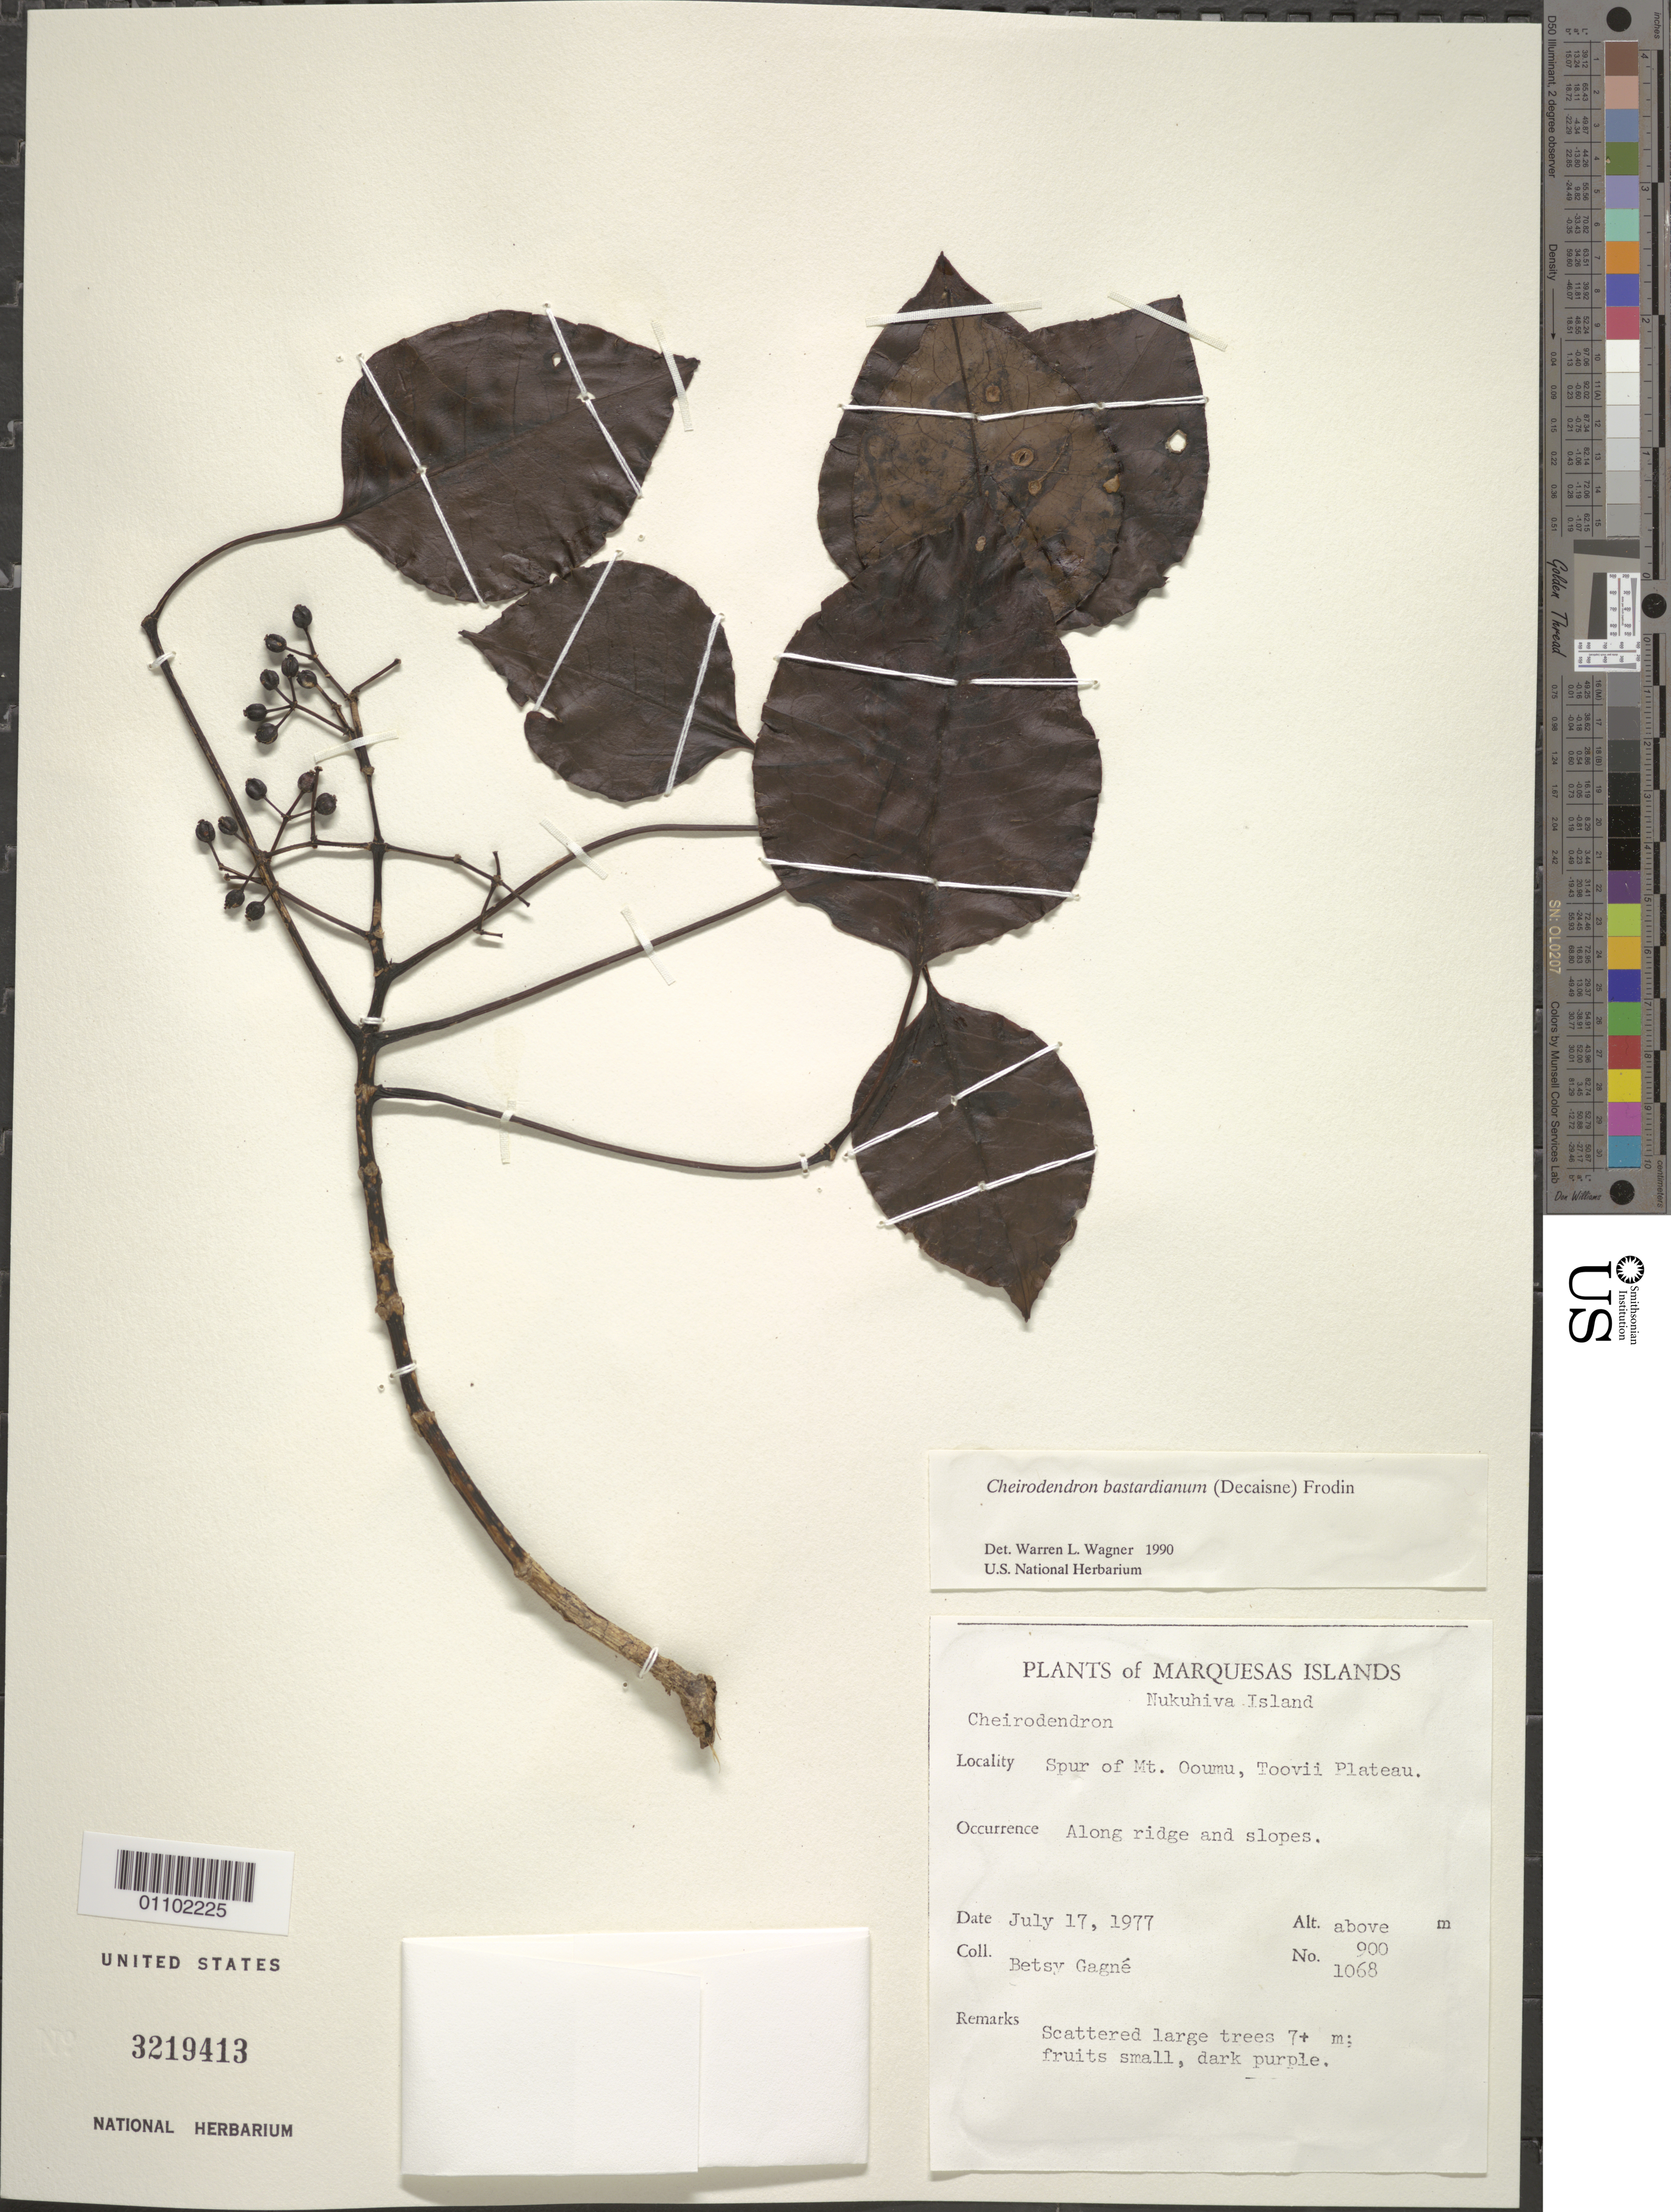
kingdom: Plantae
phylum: Tracheophyta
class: Magnoliopsida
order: Apiales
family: Araliaceae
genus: Cheirodendron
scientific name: Cheirodendron bastardianum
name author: (Decne.) Frodin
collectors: B. H. Gagné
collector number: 1068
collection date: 1977-07-17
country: French Polynesia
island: Nuku Hiva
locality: Toovii Plateau, spur of Mt. Ooumu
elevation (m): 900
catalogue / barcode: US 3219413